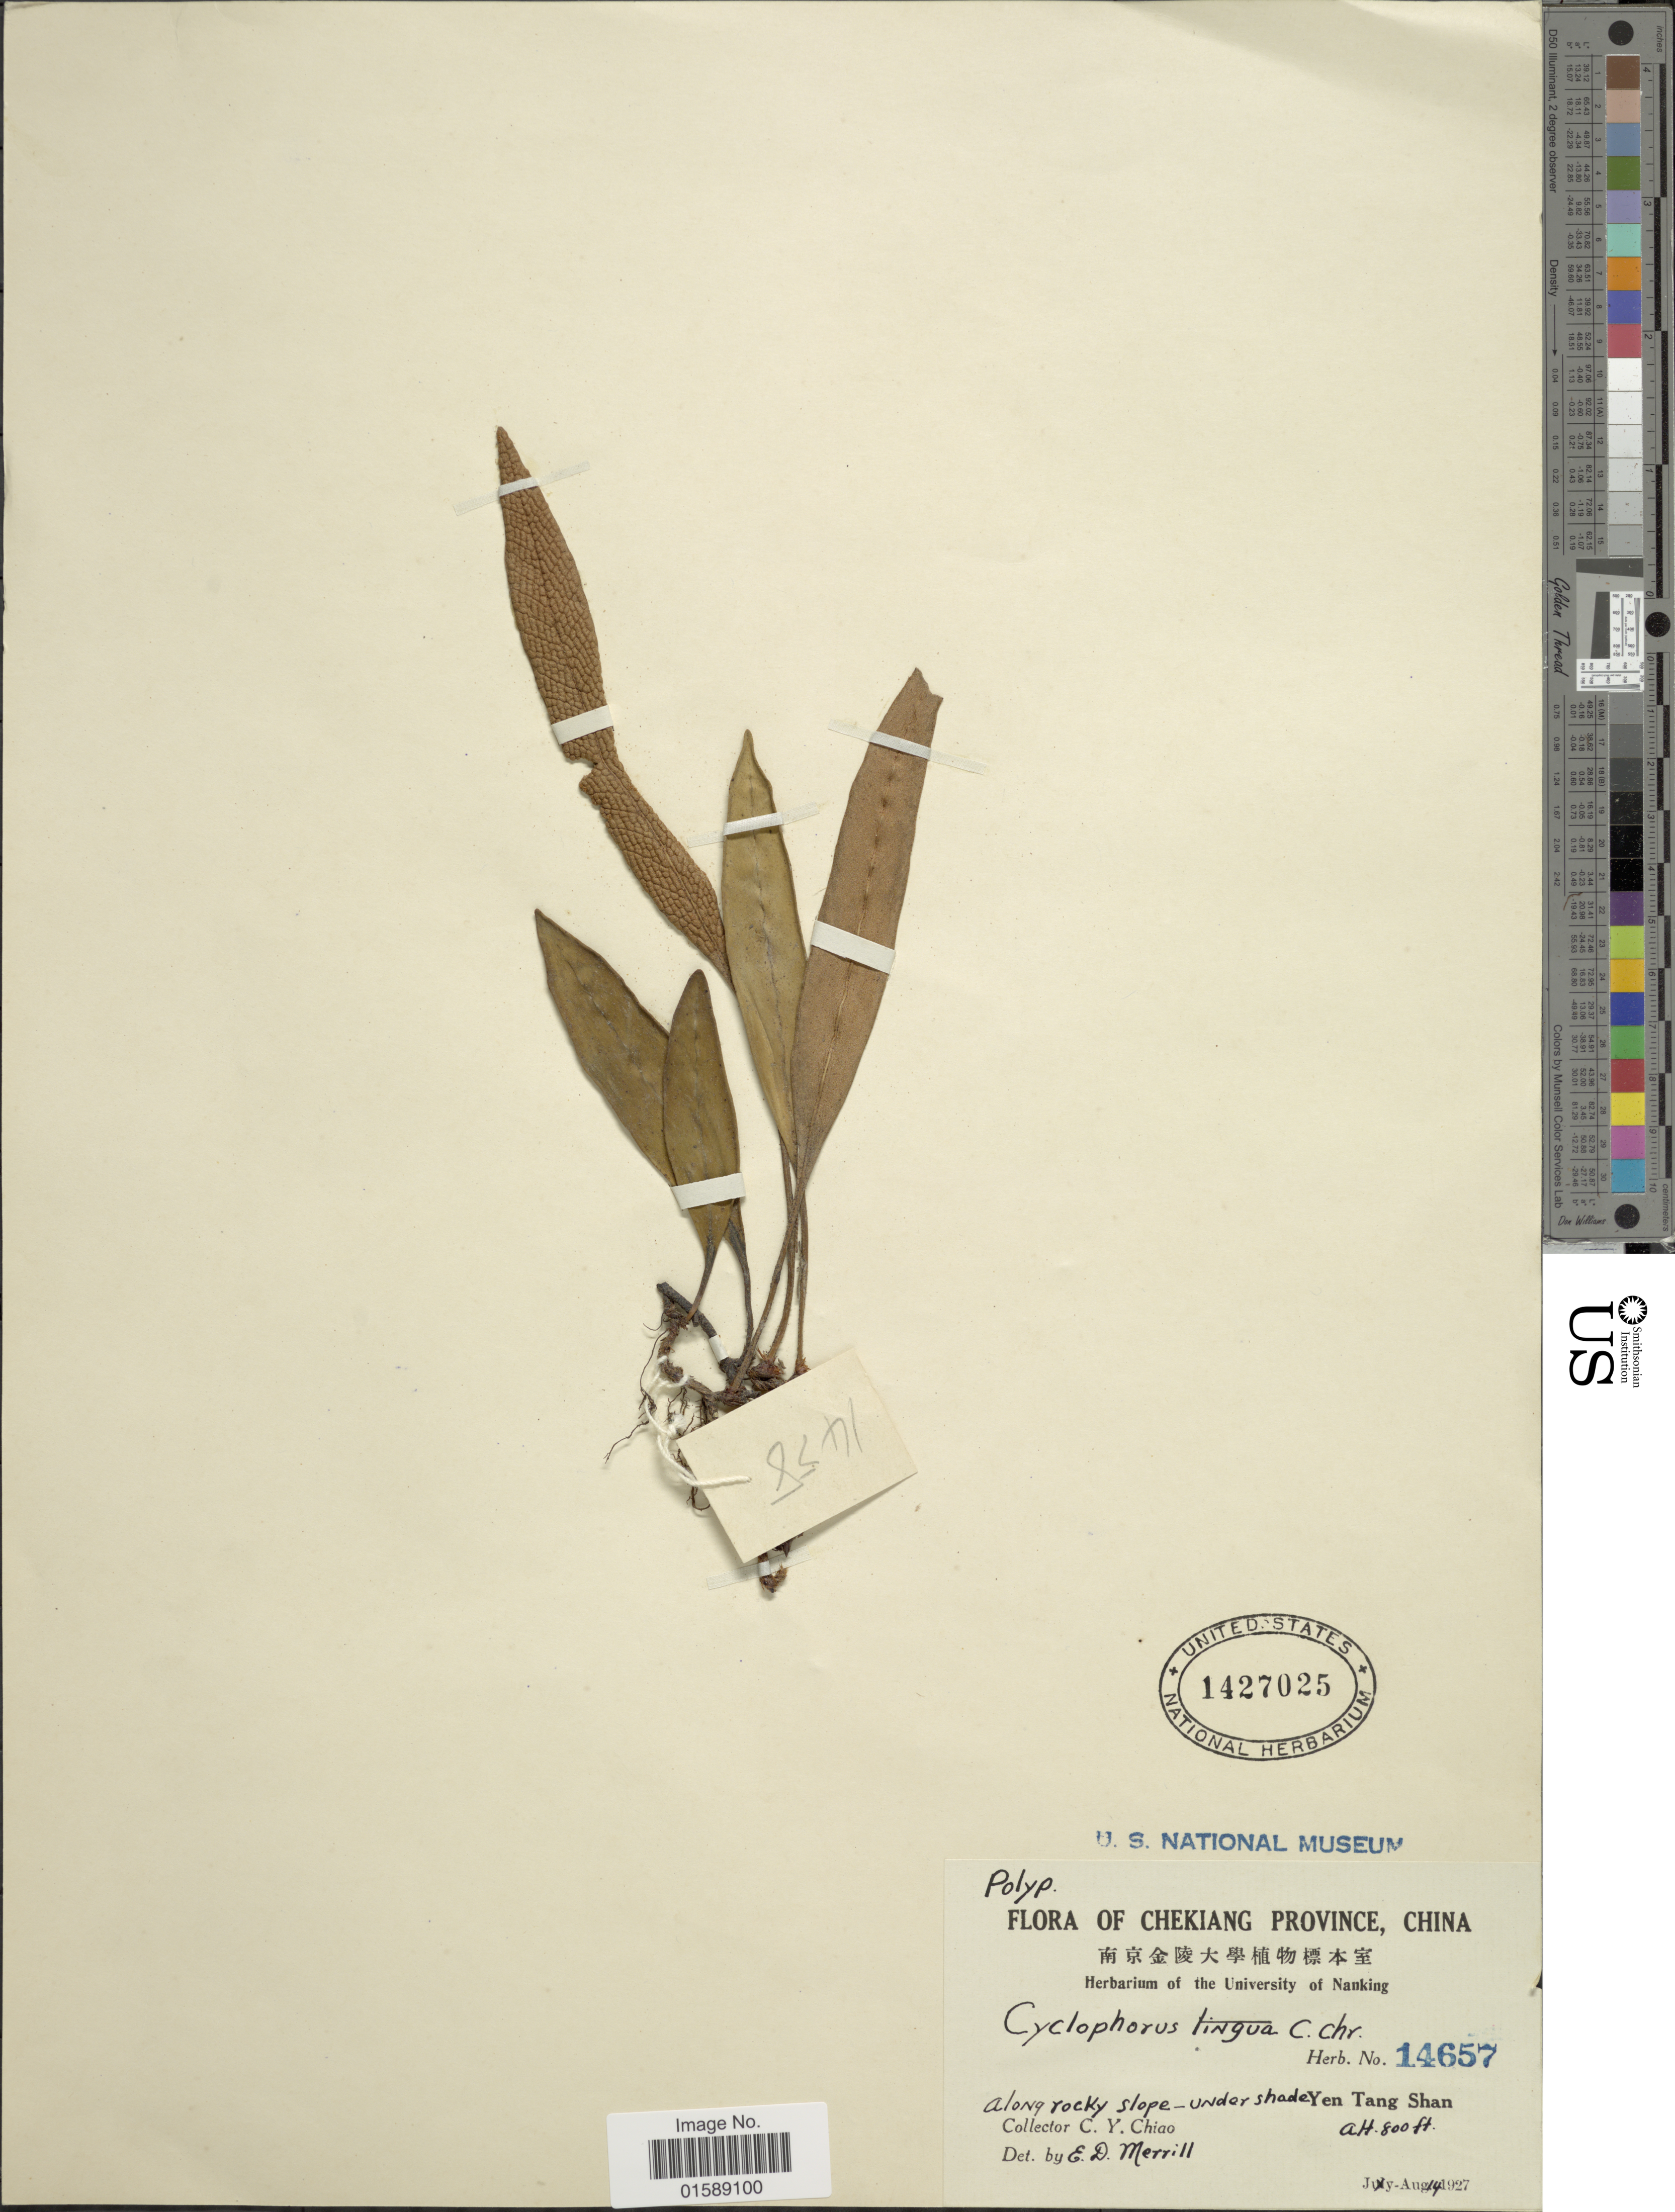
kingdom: Plantae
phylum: Tracheophyta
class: Polypodiopsida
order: Polypodiales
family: Polypodiaceae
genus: Pyrrosia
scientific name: Pyrrosia lingua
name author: (Thurb.) Farw.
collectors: C. Y. Chiao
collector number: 14657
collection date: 1927-08-14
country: China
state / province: Zhejiang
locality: Chekiang province. Yen Tang Shan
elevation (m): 244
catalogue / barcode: US 1427025